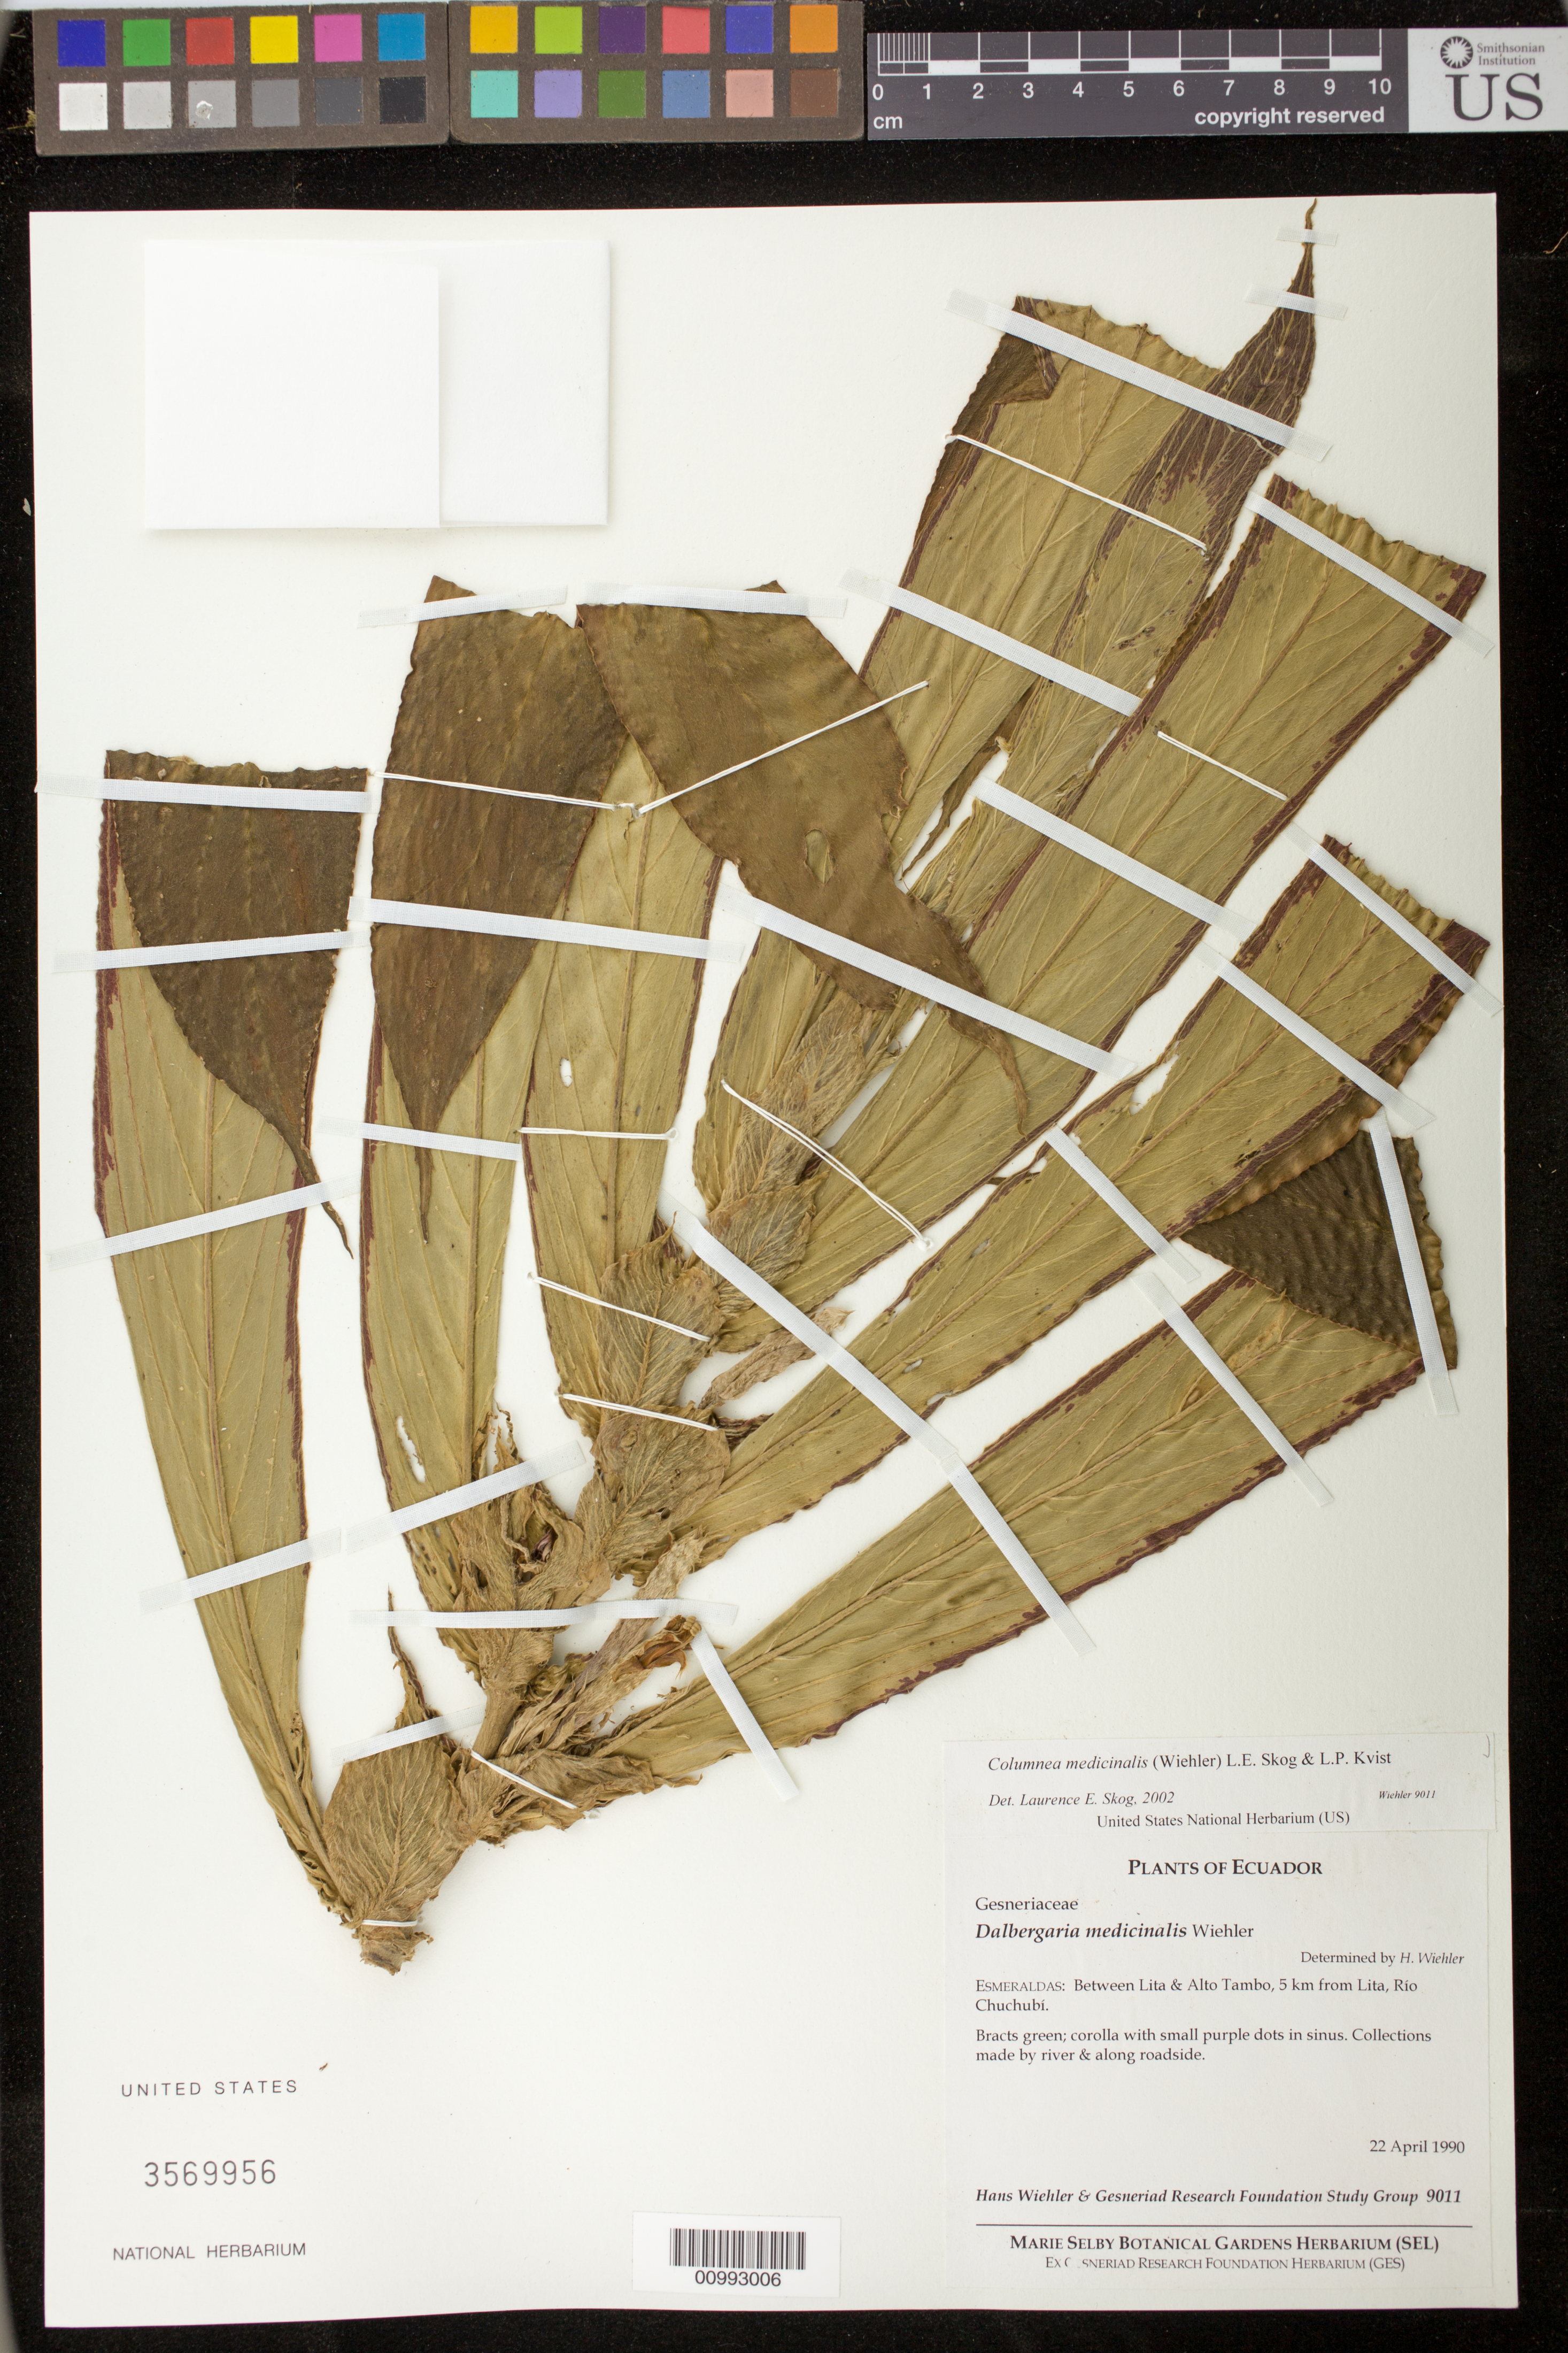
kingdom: Plantae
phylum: Tracheophyta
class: Magnoliopsida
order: Lamiales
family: Gesneriaceae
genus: Columnea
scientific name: Columnea medicinalis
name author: (Wiehler) L.E. Skog & L.P. Kvist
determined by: Skog, Laurence E.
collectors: H. J. Wiehler & GRF Study Group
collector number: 9011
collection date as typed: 22 Apr 1990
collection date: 1990-04-22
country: Ecuador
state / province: Esmeraldas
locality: Between Lita & Alto Tambo, 5 km from Lita, Río Chuchubí.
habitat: Collections made by river & along roadside.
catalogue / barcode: US 3569956